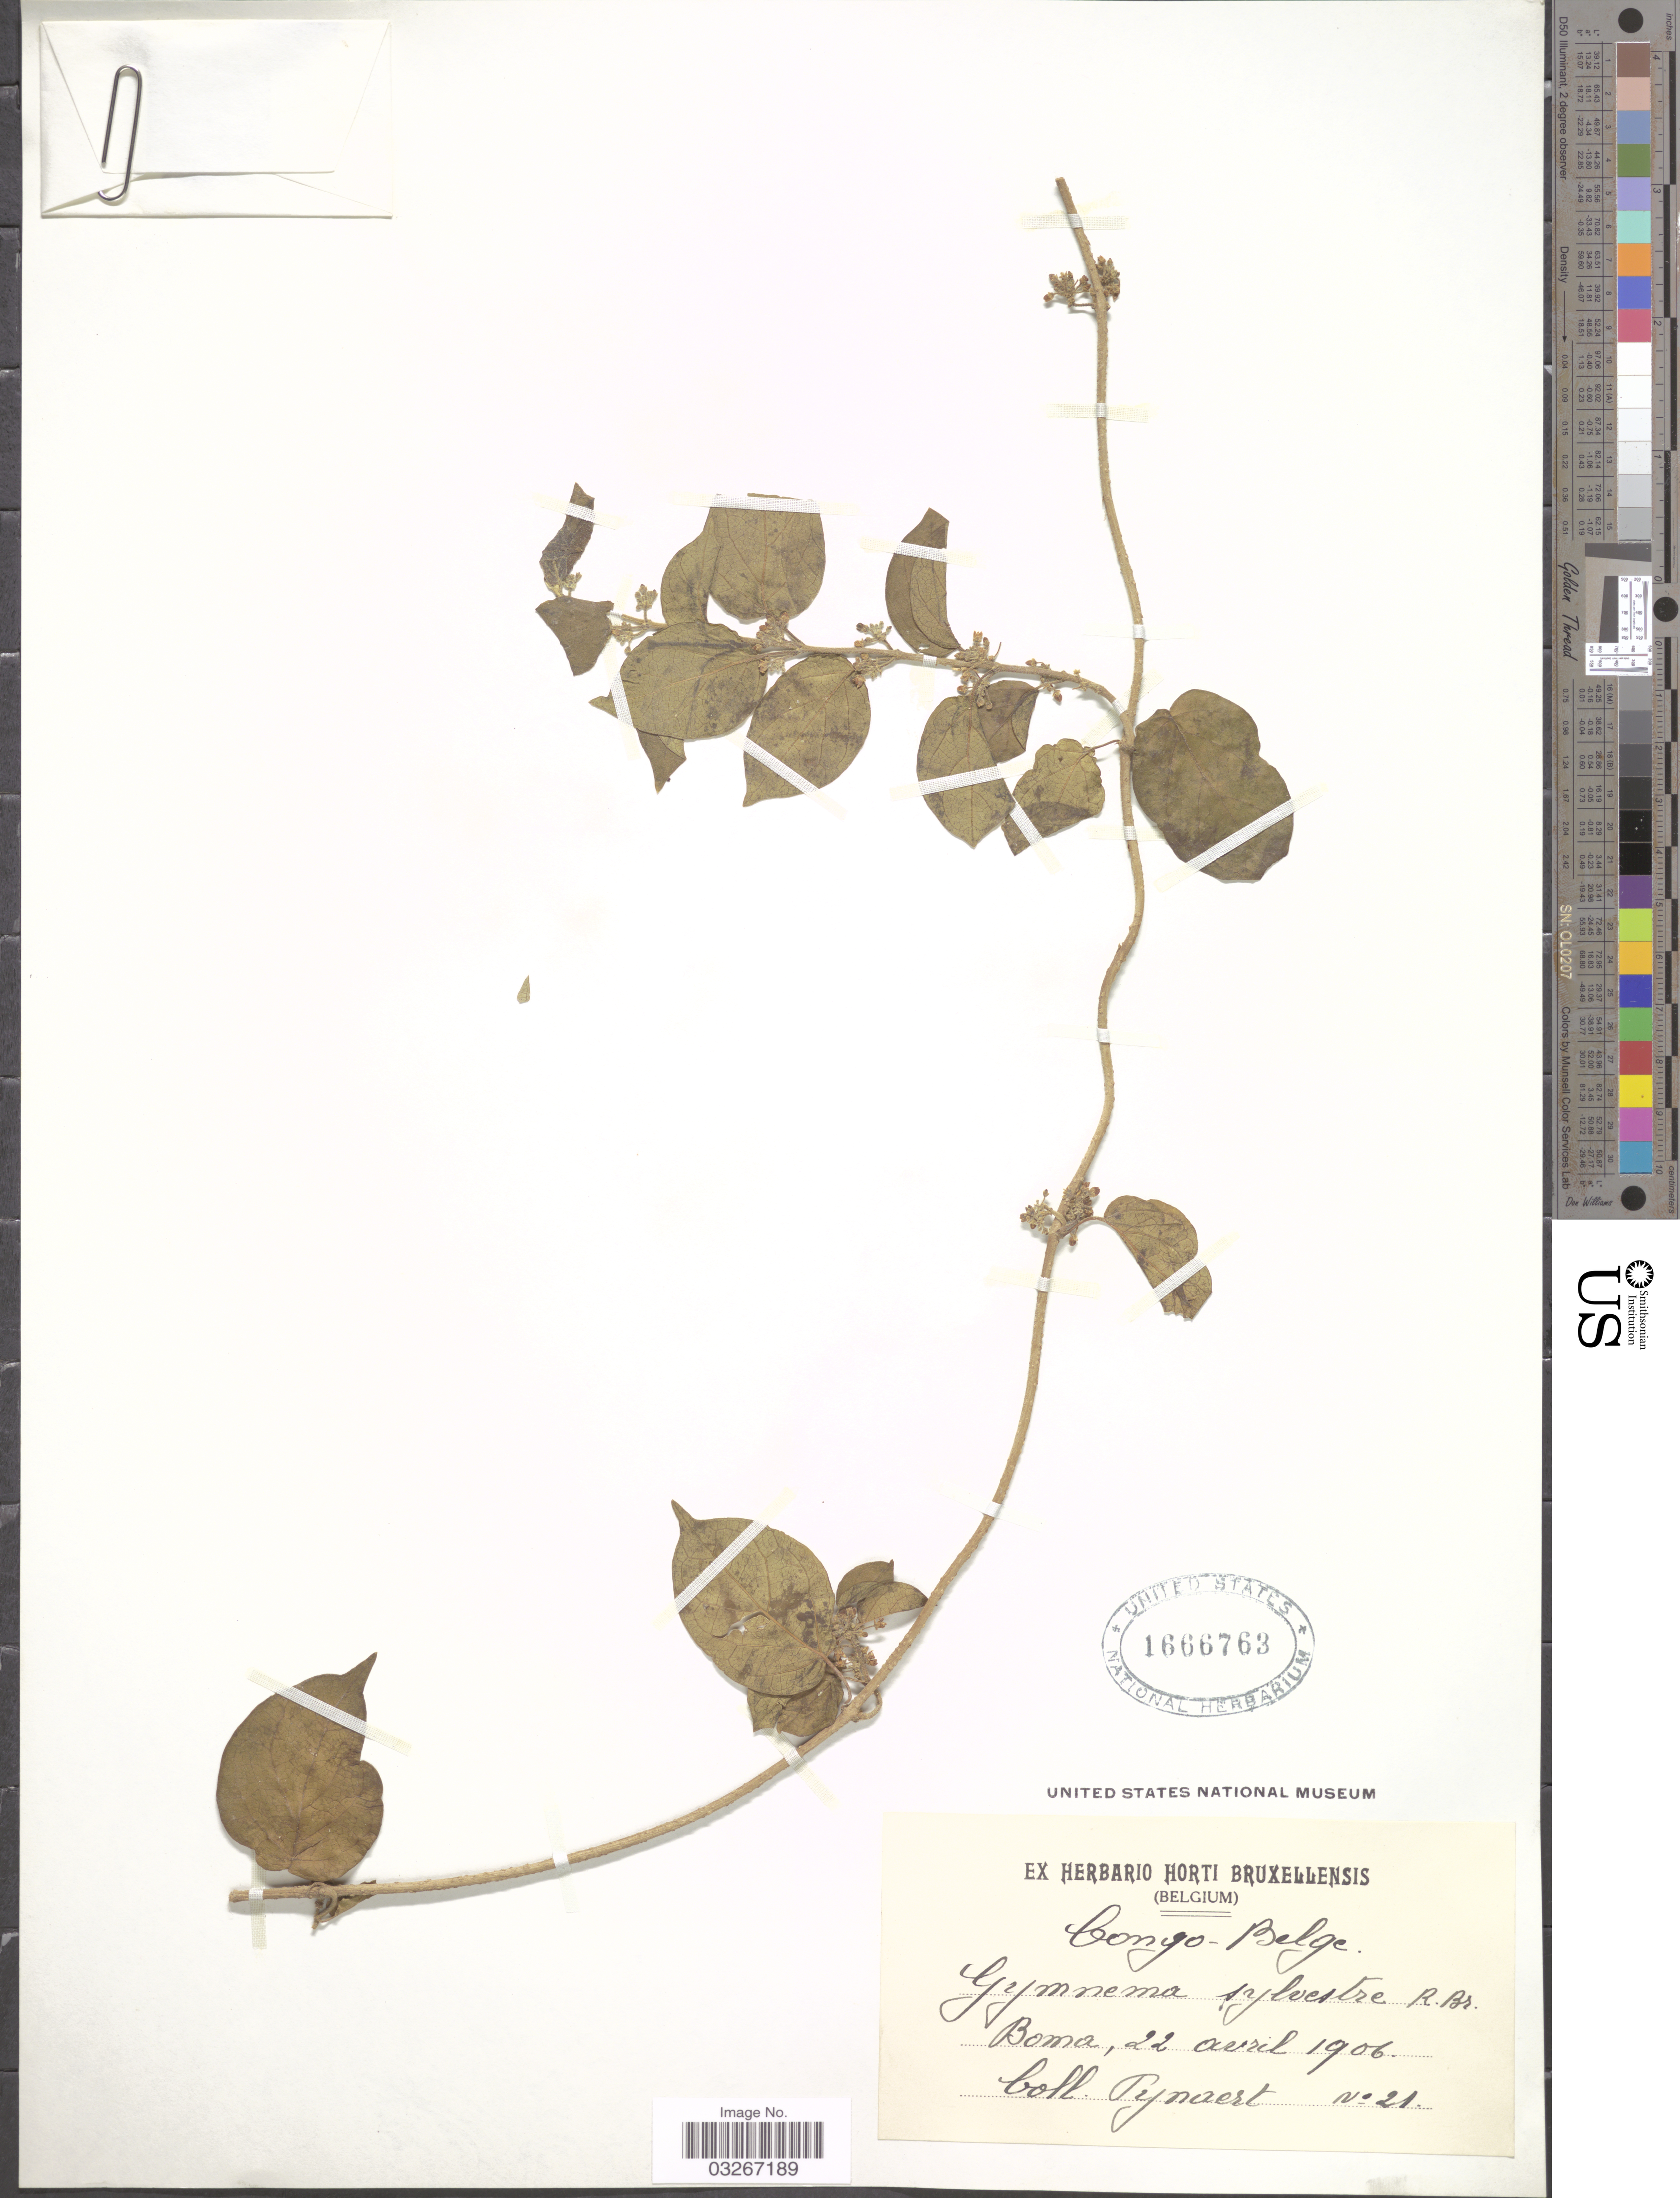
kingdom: Plantae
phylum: Tracheophyta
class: Magnoliopsida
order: Gentianales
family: Apocynaceae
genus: Gymnema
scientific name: Gymnema sylvestre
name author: (Retz.) R. Br. ex Schult. in Roem. & Schult.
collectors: L. Pynaert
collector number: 21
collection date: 1906-04-22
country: Congo, Democratic Republic of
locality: Congo-Belge. Boma.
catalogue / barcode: US 1666763